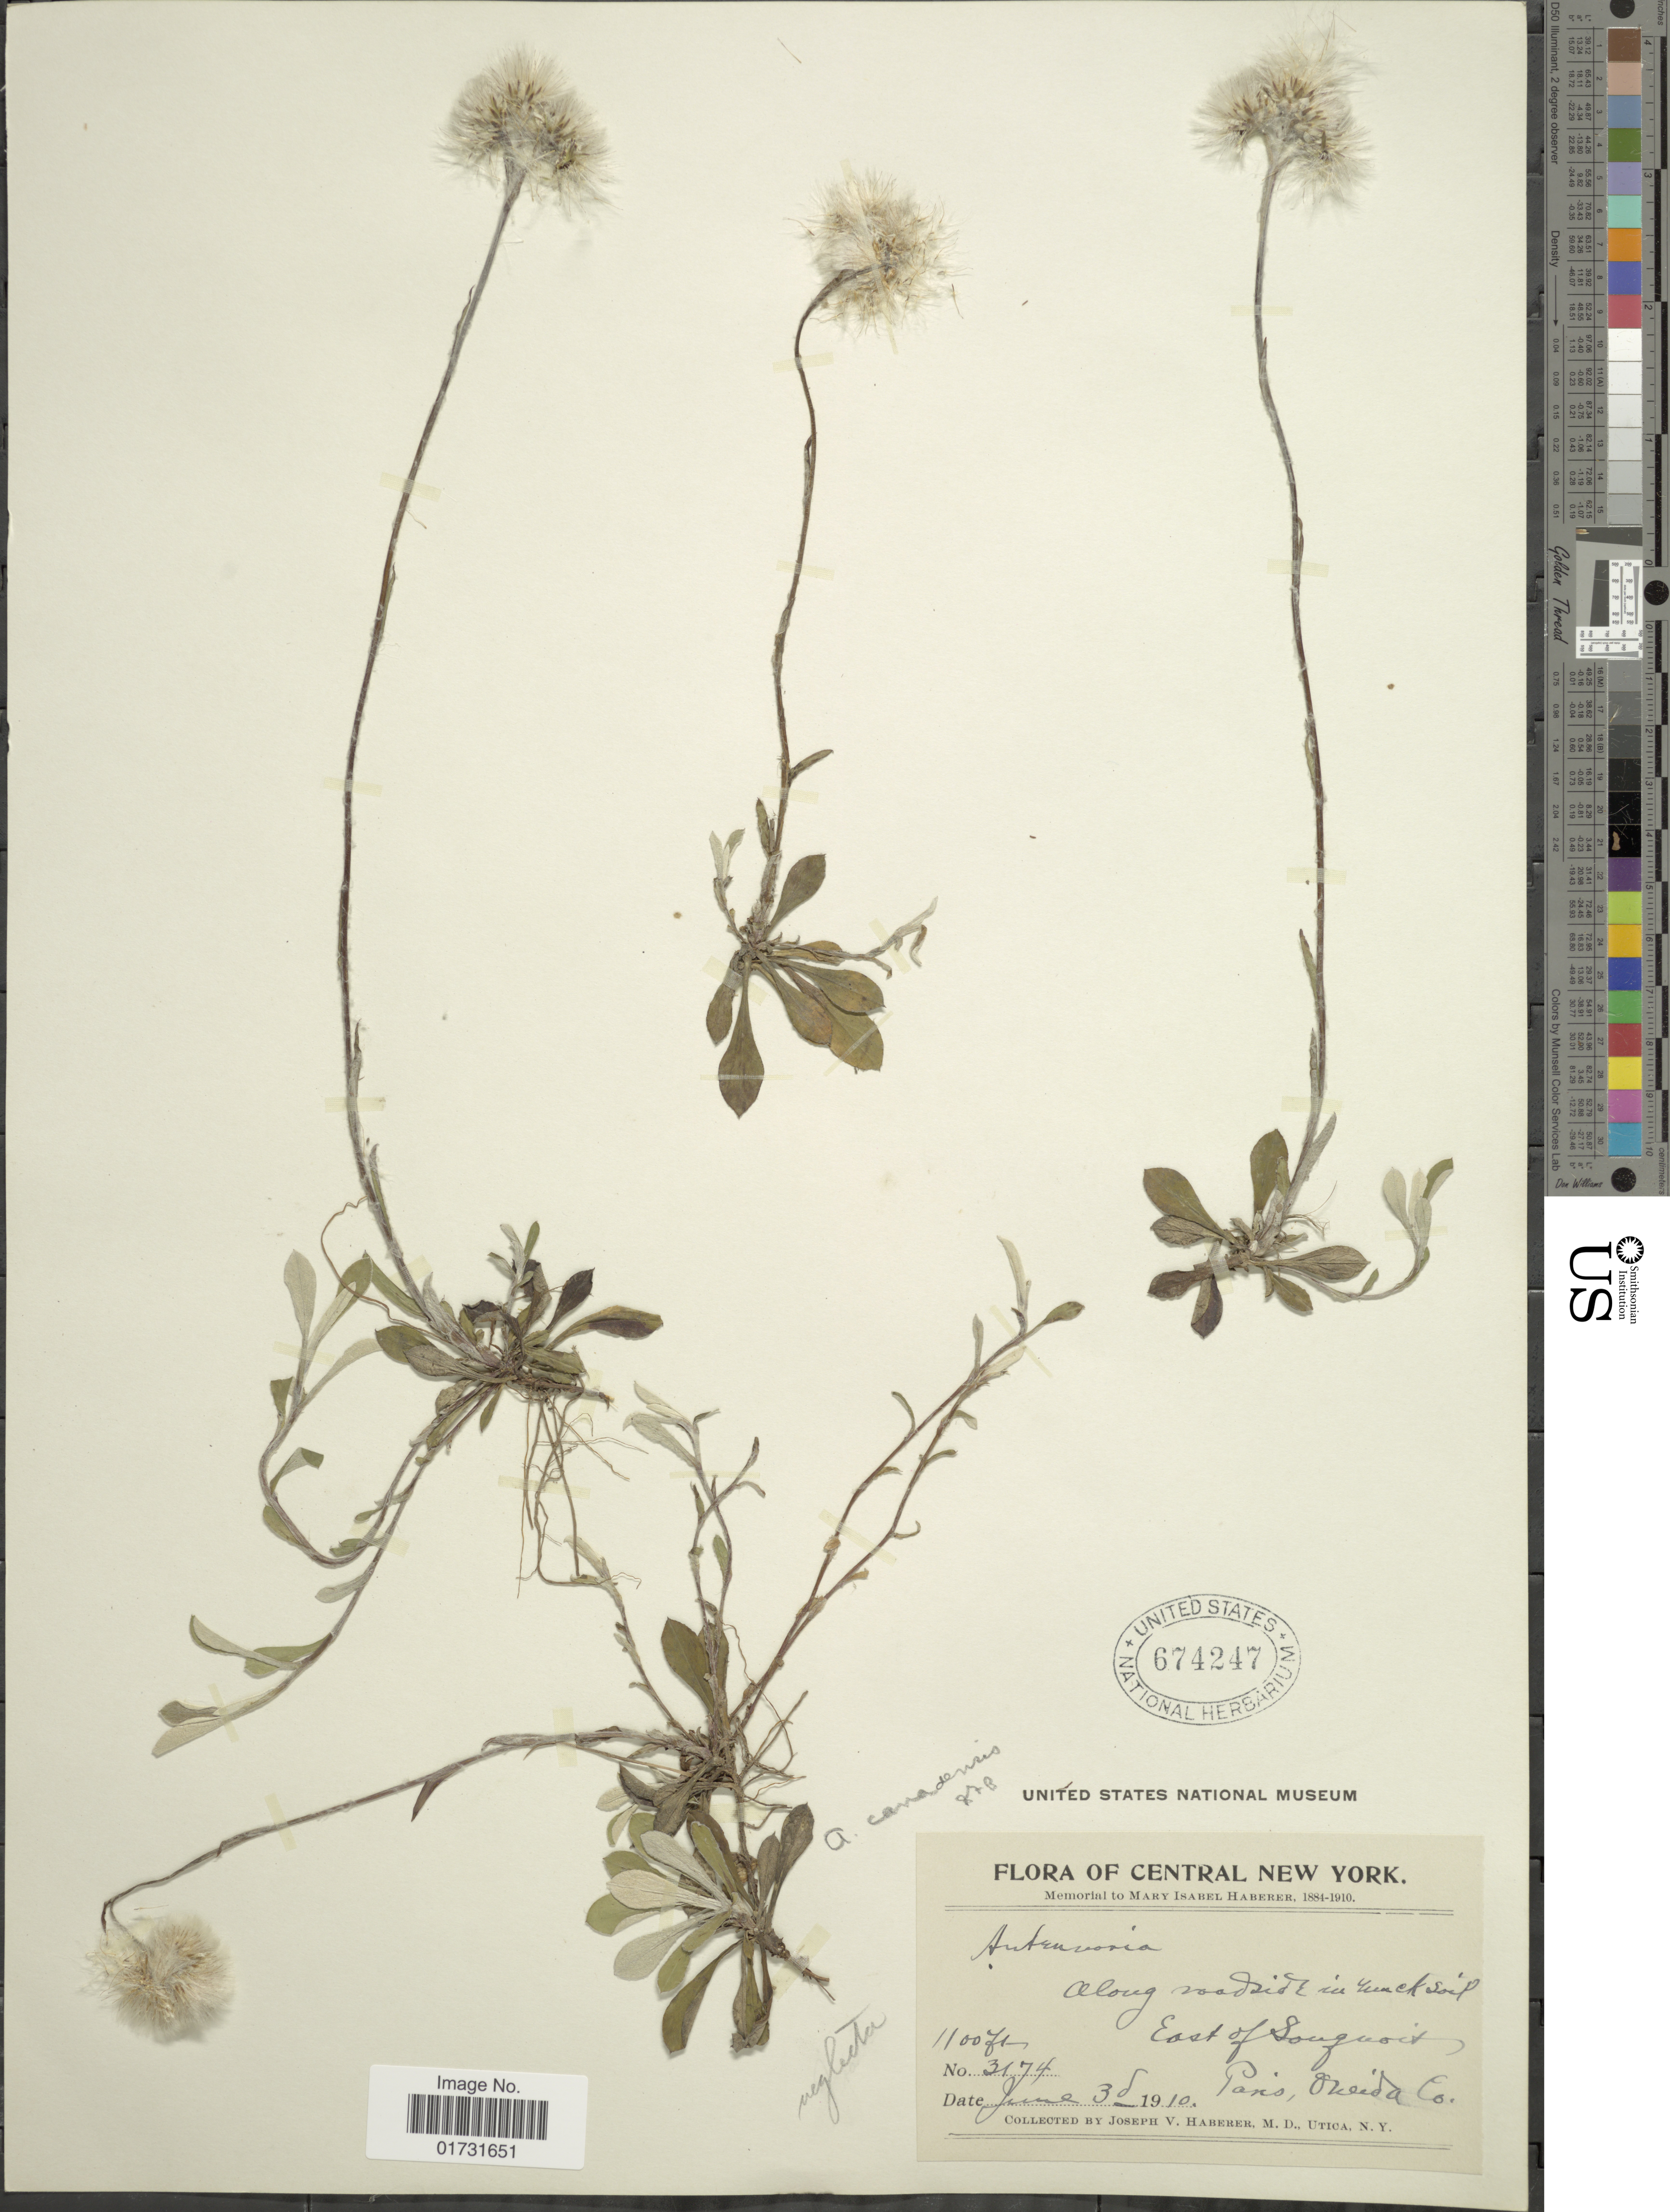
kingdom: Plantae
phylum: Tracheophyta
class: Magnoliopsida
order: Asterales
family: Asteraceae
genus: Antennaria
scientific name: Antennaria neglecta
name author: Greene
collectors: J. V. Haberer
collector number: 3174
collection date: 1910-06-03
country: United States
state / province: New York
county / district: Oneida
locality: Central New York. East of Sauquoit Pans, Oneida Co.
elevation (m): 335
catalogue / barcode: US 674247